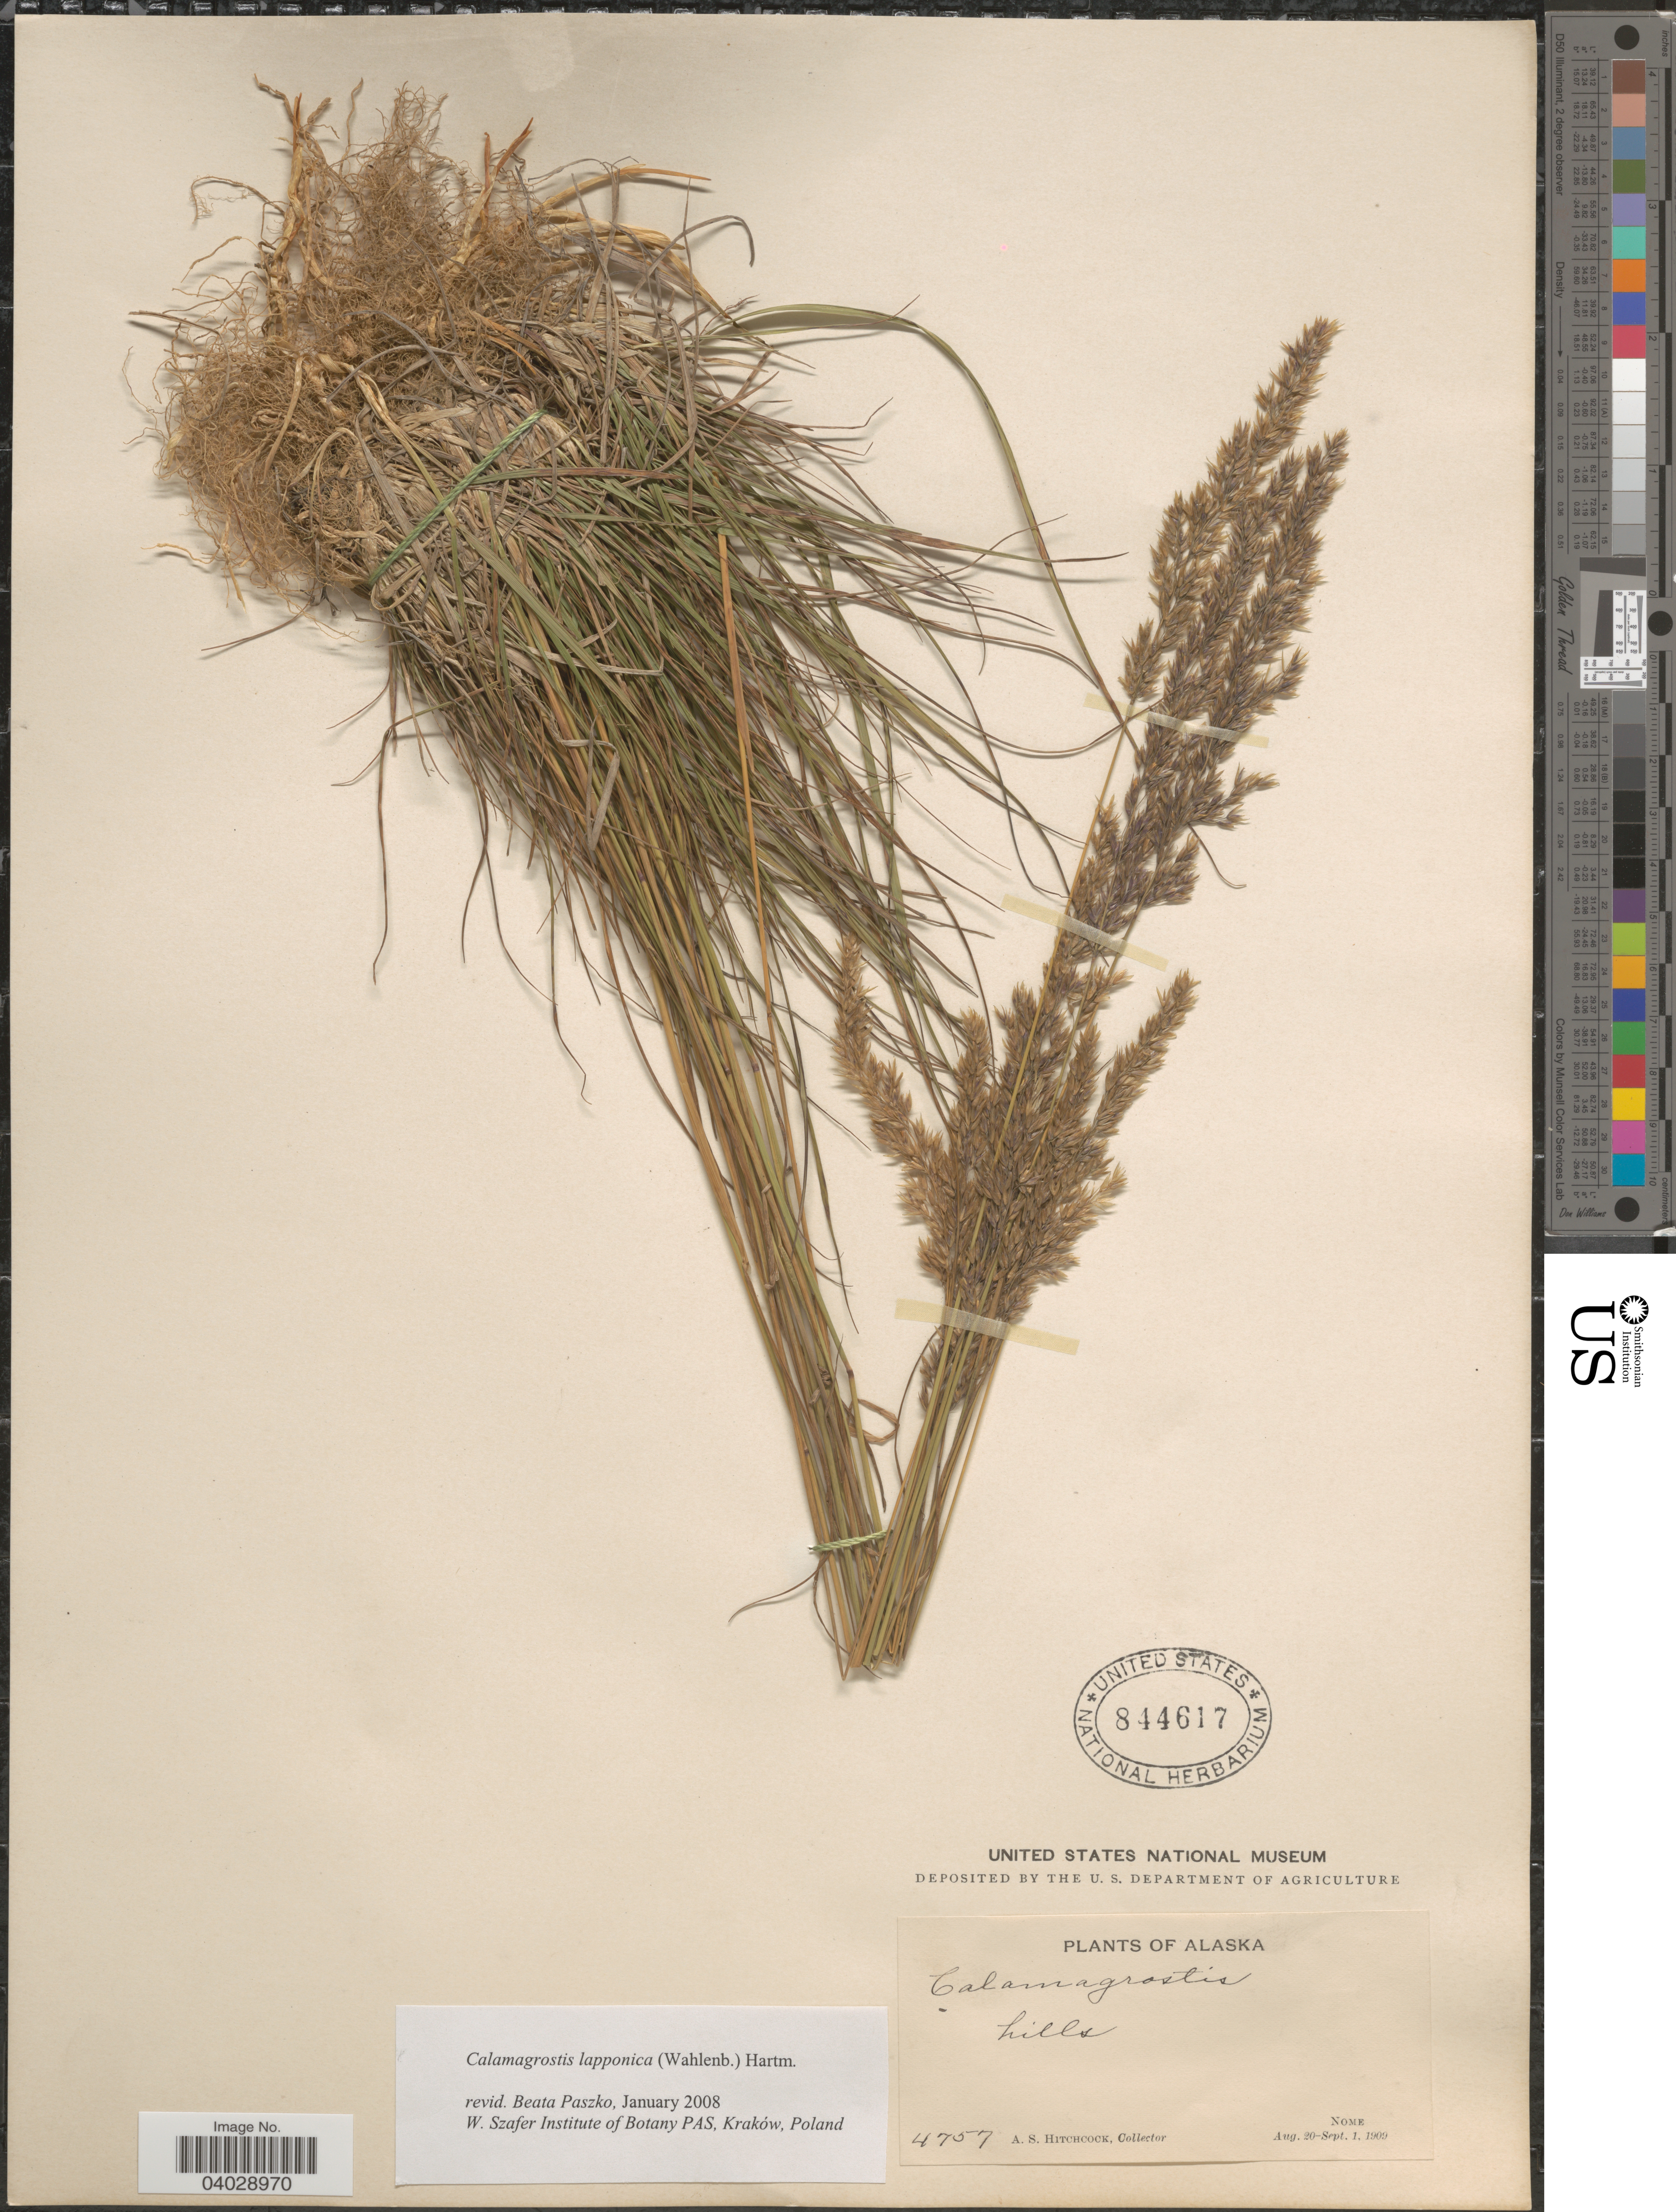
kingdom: Plantae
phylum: Tracheophyta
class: Liliopsida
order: Poales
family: Poaceae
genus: Calamagrostis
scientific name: Calamagrostis lapponica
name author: (Wahlenb.) Hartm.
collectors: A. S. Hitchcock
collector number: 4757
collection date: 1909-08-20/1909-09-01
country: United States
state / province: Alaska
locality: Nome.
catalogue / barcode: US 844617